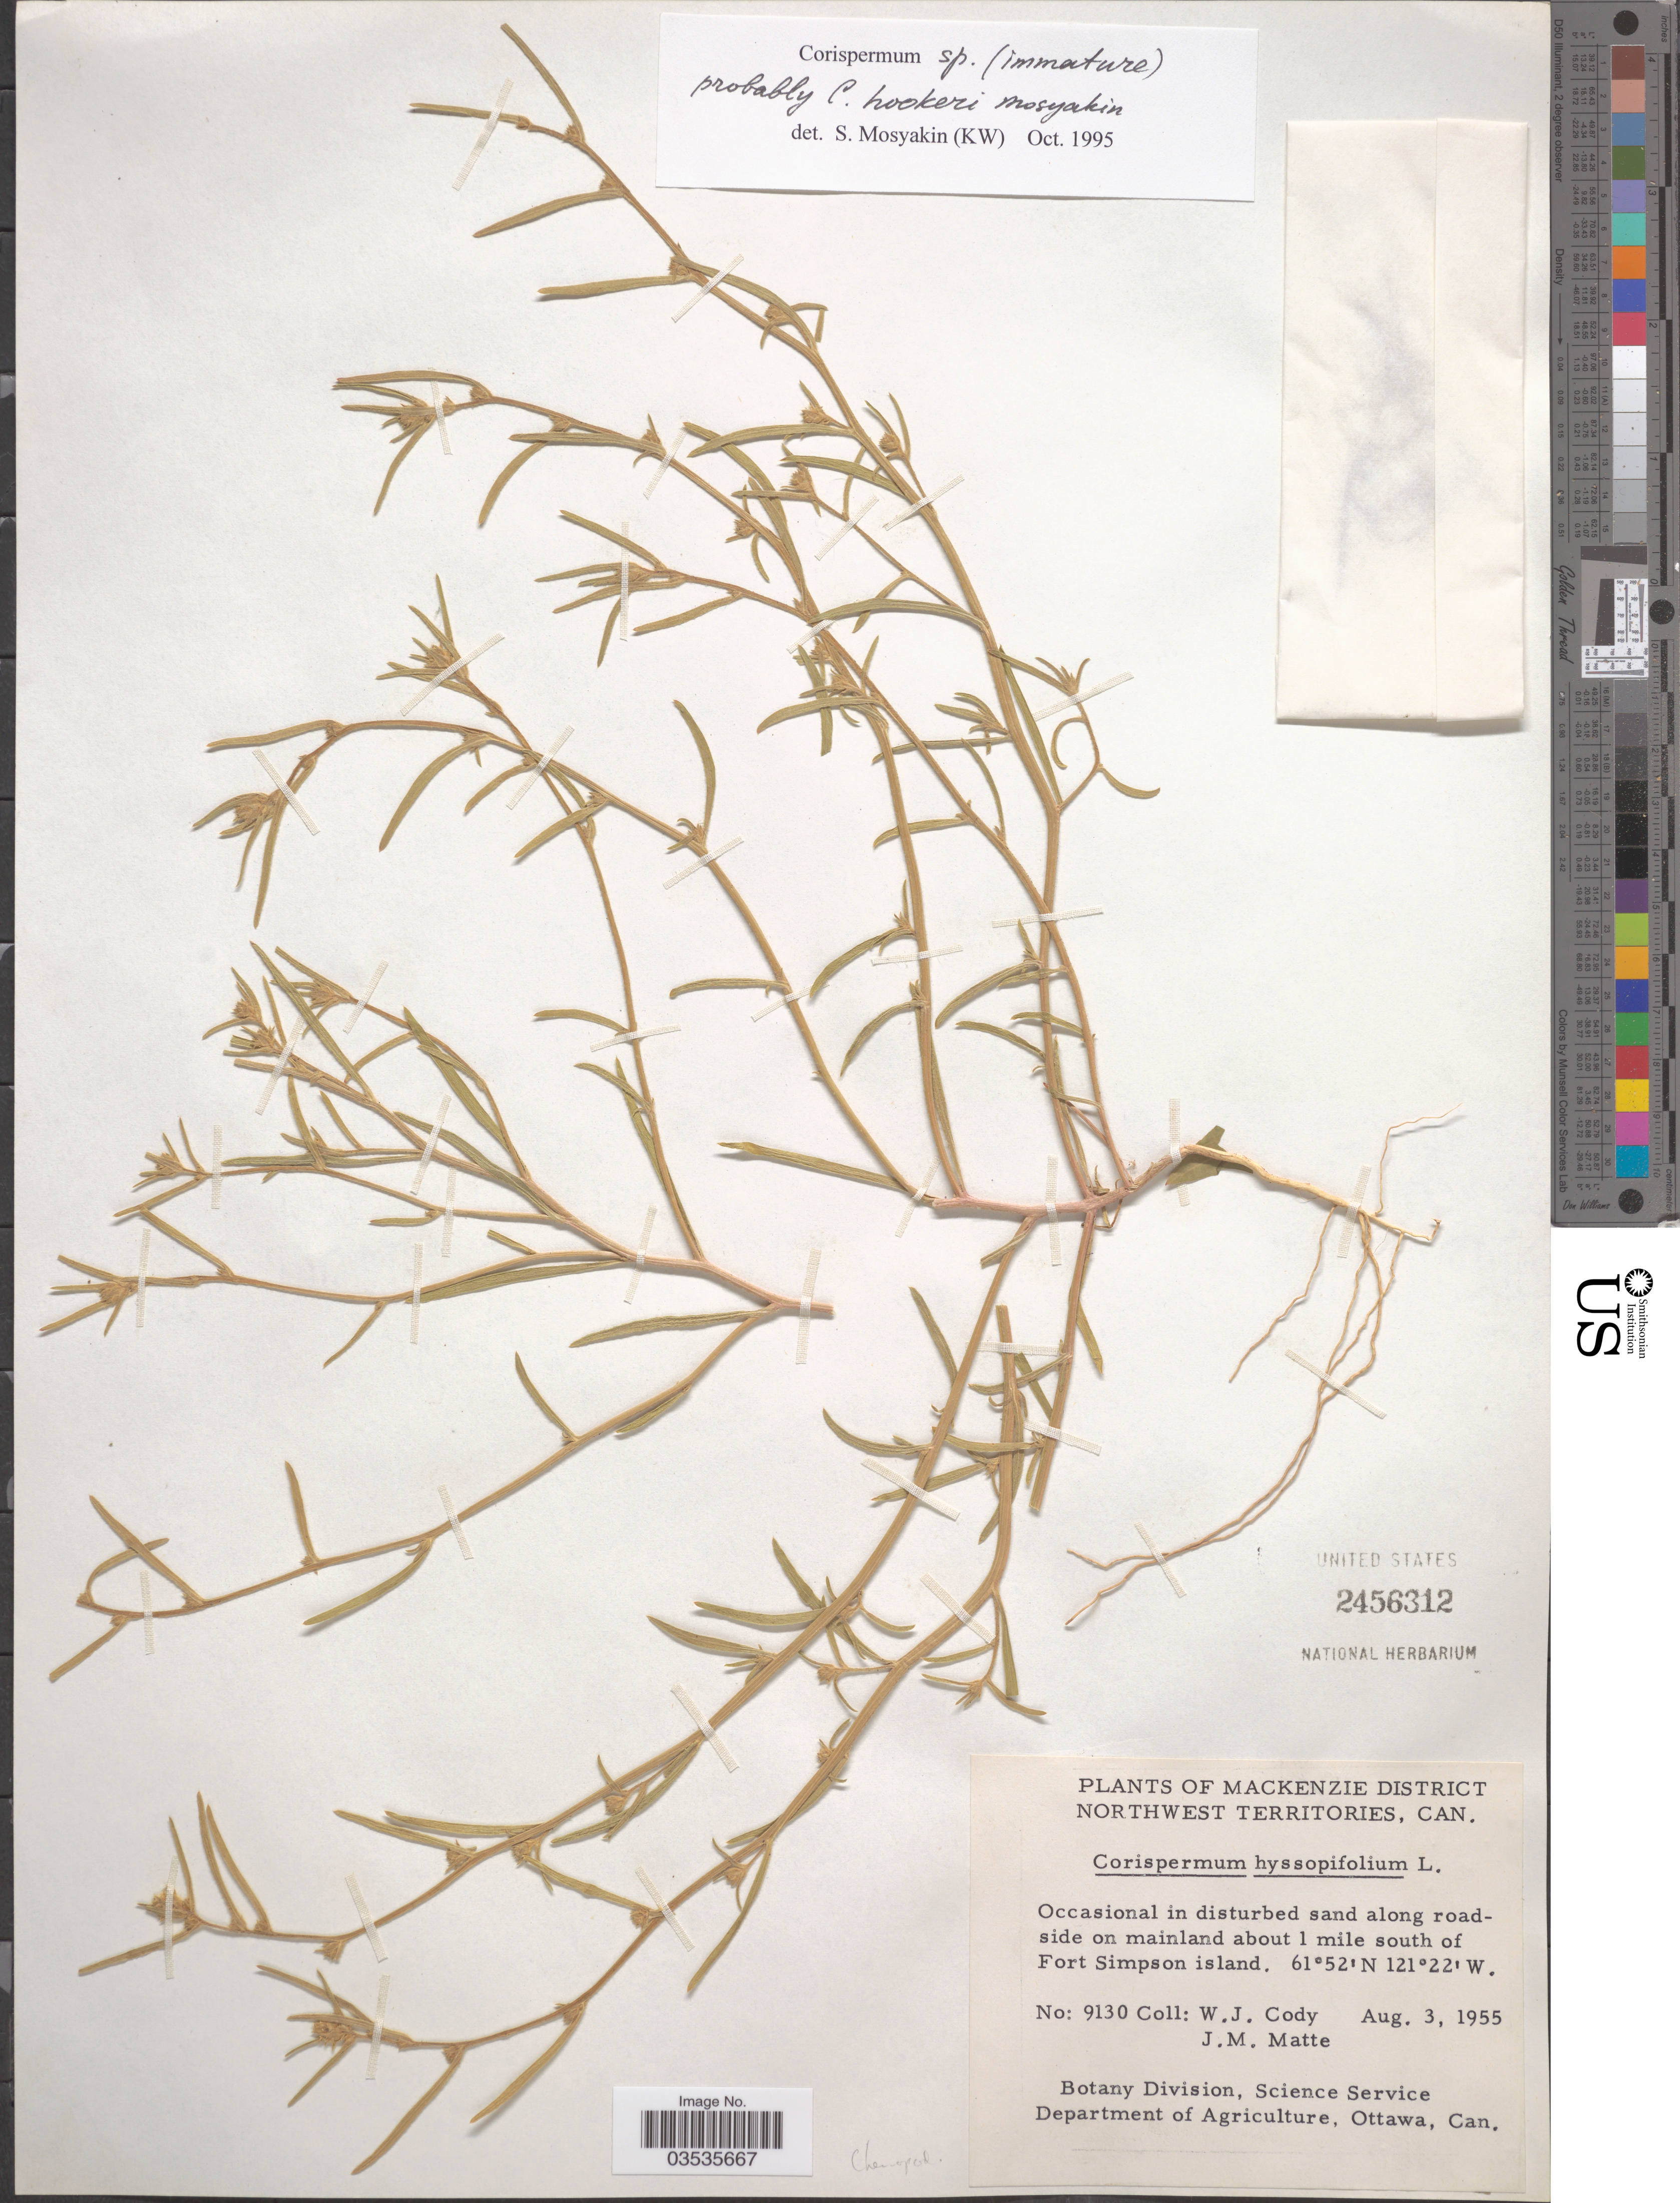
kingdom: Plantae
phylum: Tracheophyta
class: Magnoliopsida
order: Caryophyllales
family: Amaranthaceae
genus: Corispermum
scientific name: Corispermum villosum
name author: Rydb.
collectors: W. Cody & J. Matte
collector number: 9130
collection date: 1955-08-03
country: Canada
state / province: Northwest Territories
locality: Mackenzie District. Along roadside on mainland about 1 mile south of Fort Simpson island.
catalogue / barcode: US 2456312